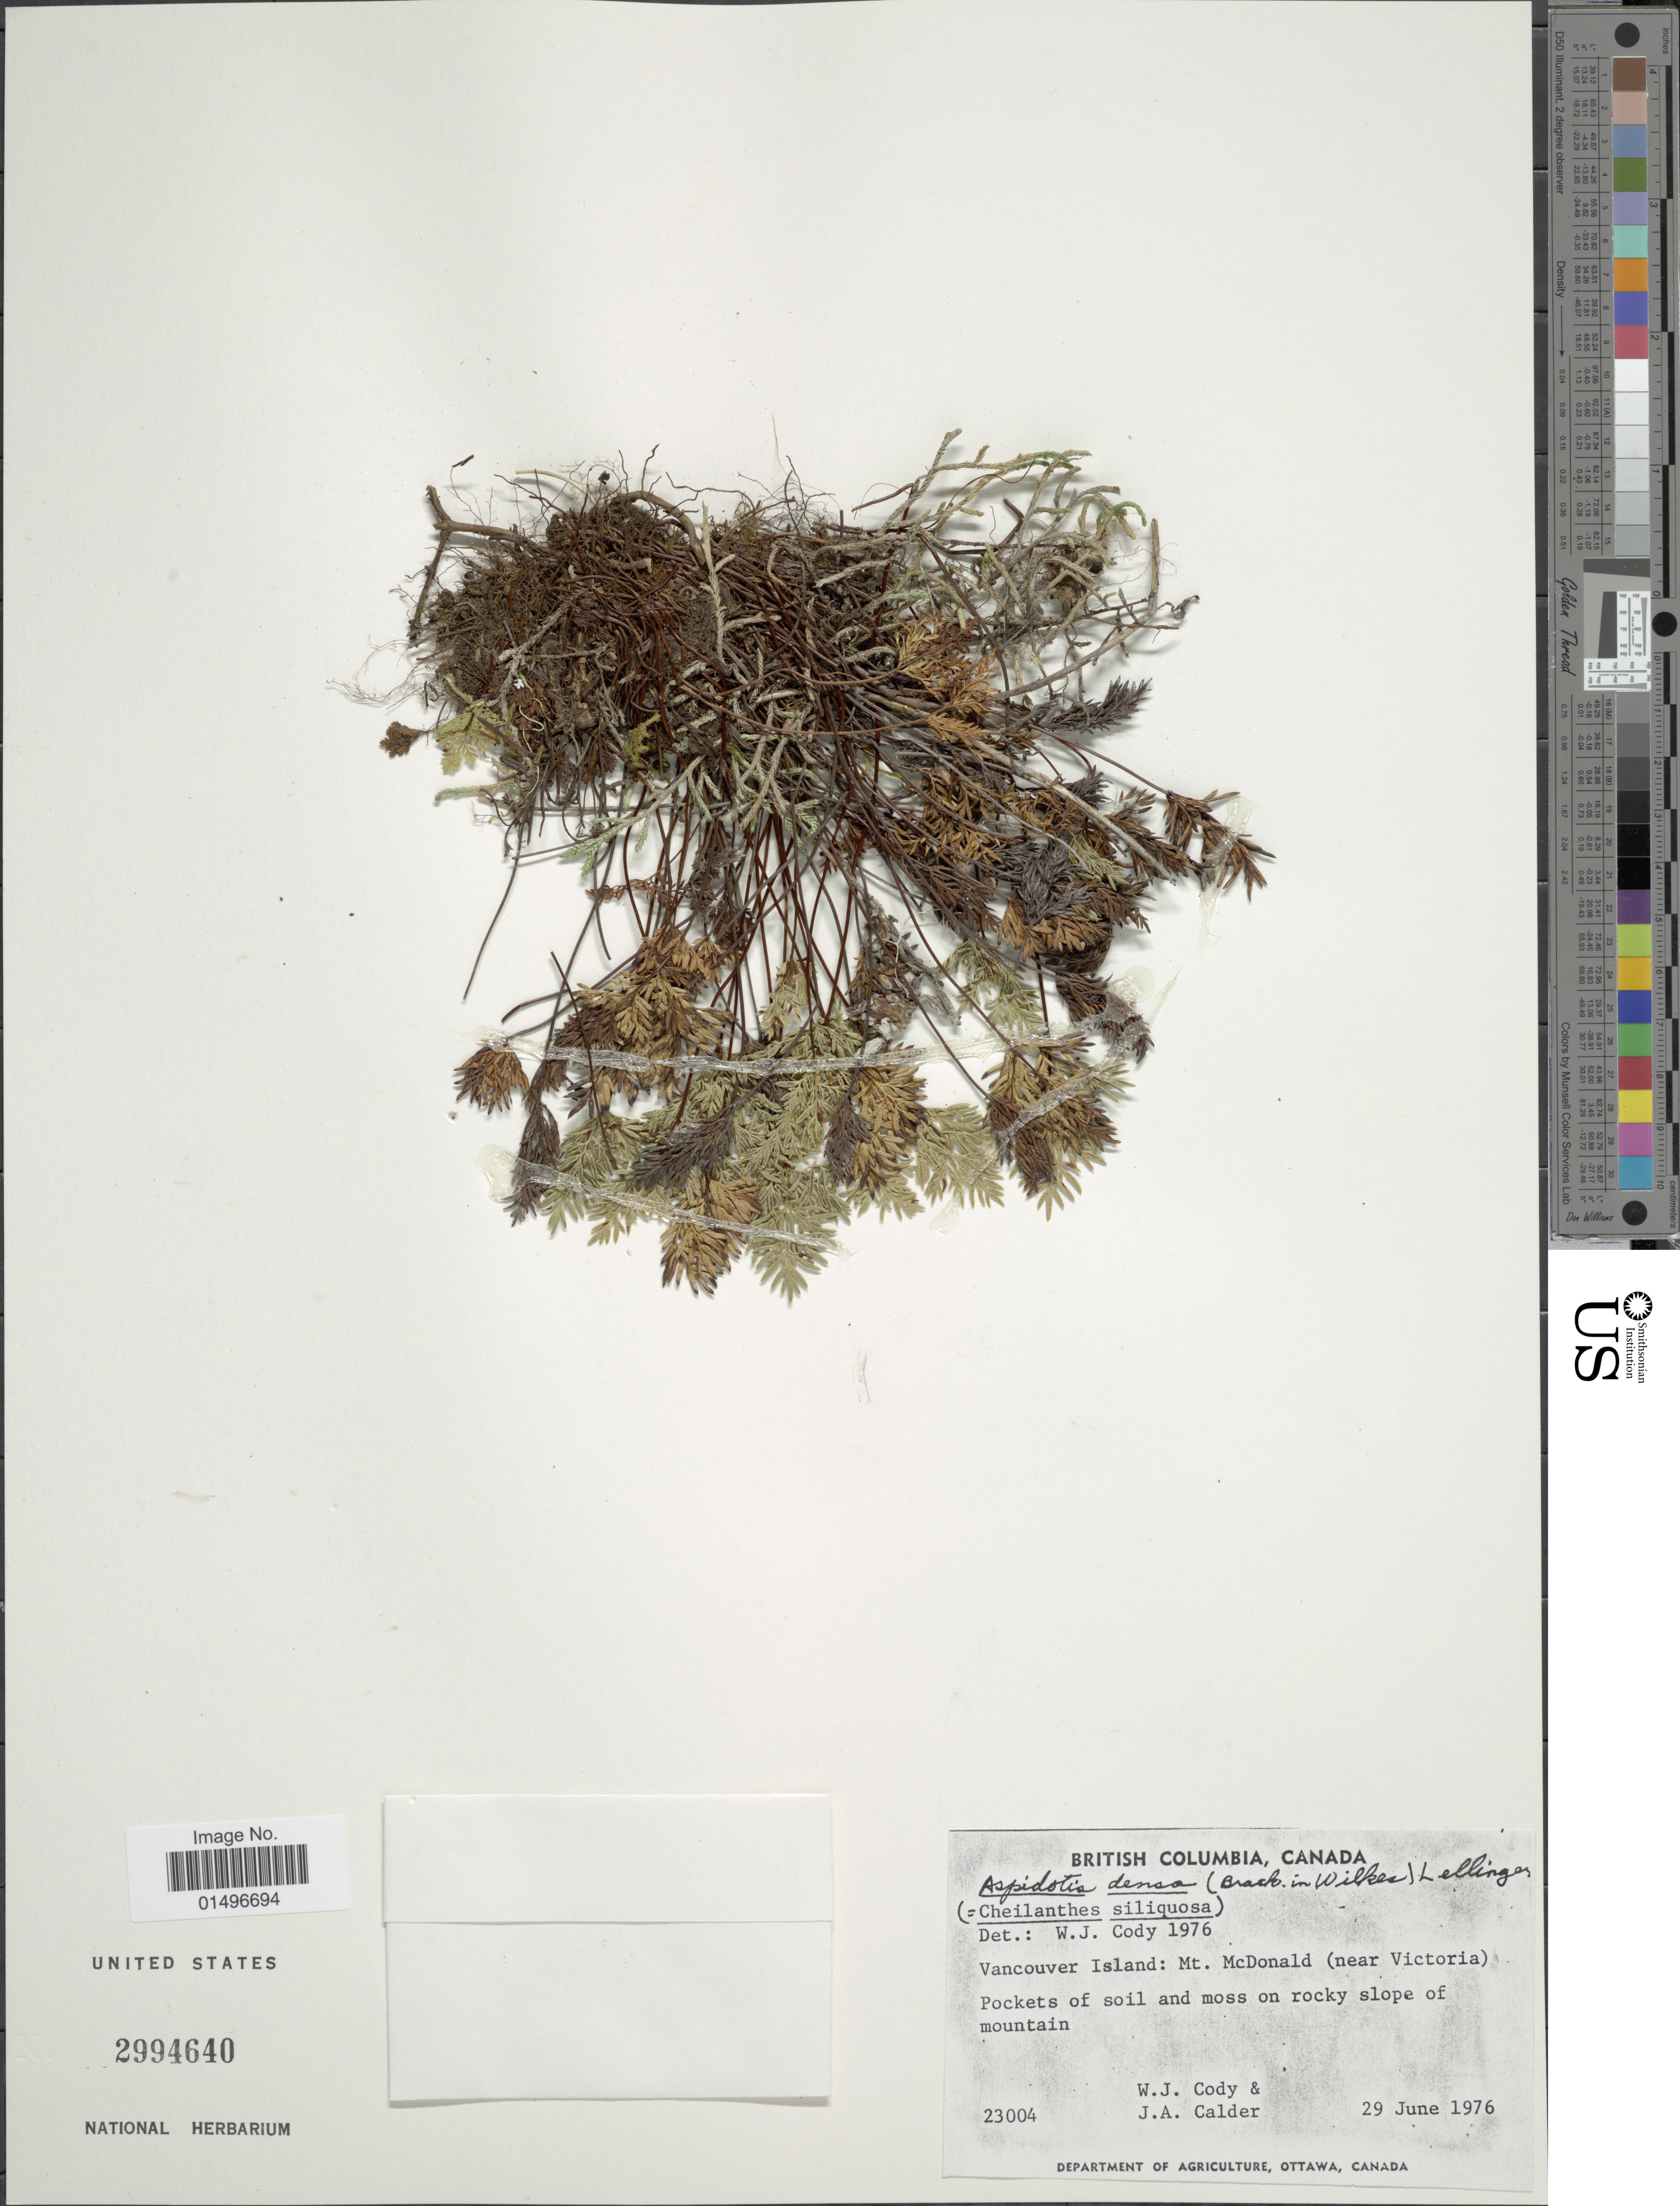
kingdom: Plantae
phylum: Tracheophyta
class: Polypodiopsida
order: Polypodiales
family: Pteridaceae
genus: Aspidotis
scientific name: Aspidotis densa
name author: (Brack.) Lellinger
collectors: W. Cody & J. A. Calder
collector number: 23004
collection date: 1976-06-29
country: Canada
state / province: British Columbia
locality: Canada, Vancouver Island: Mt. McDonald (near Victoria).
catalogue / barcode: US 2994640